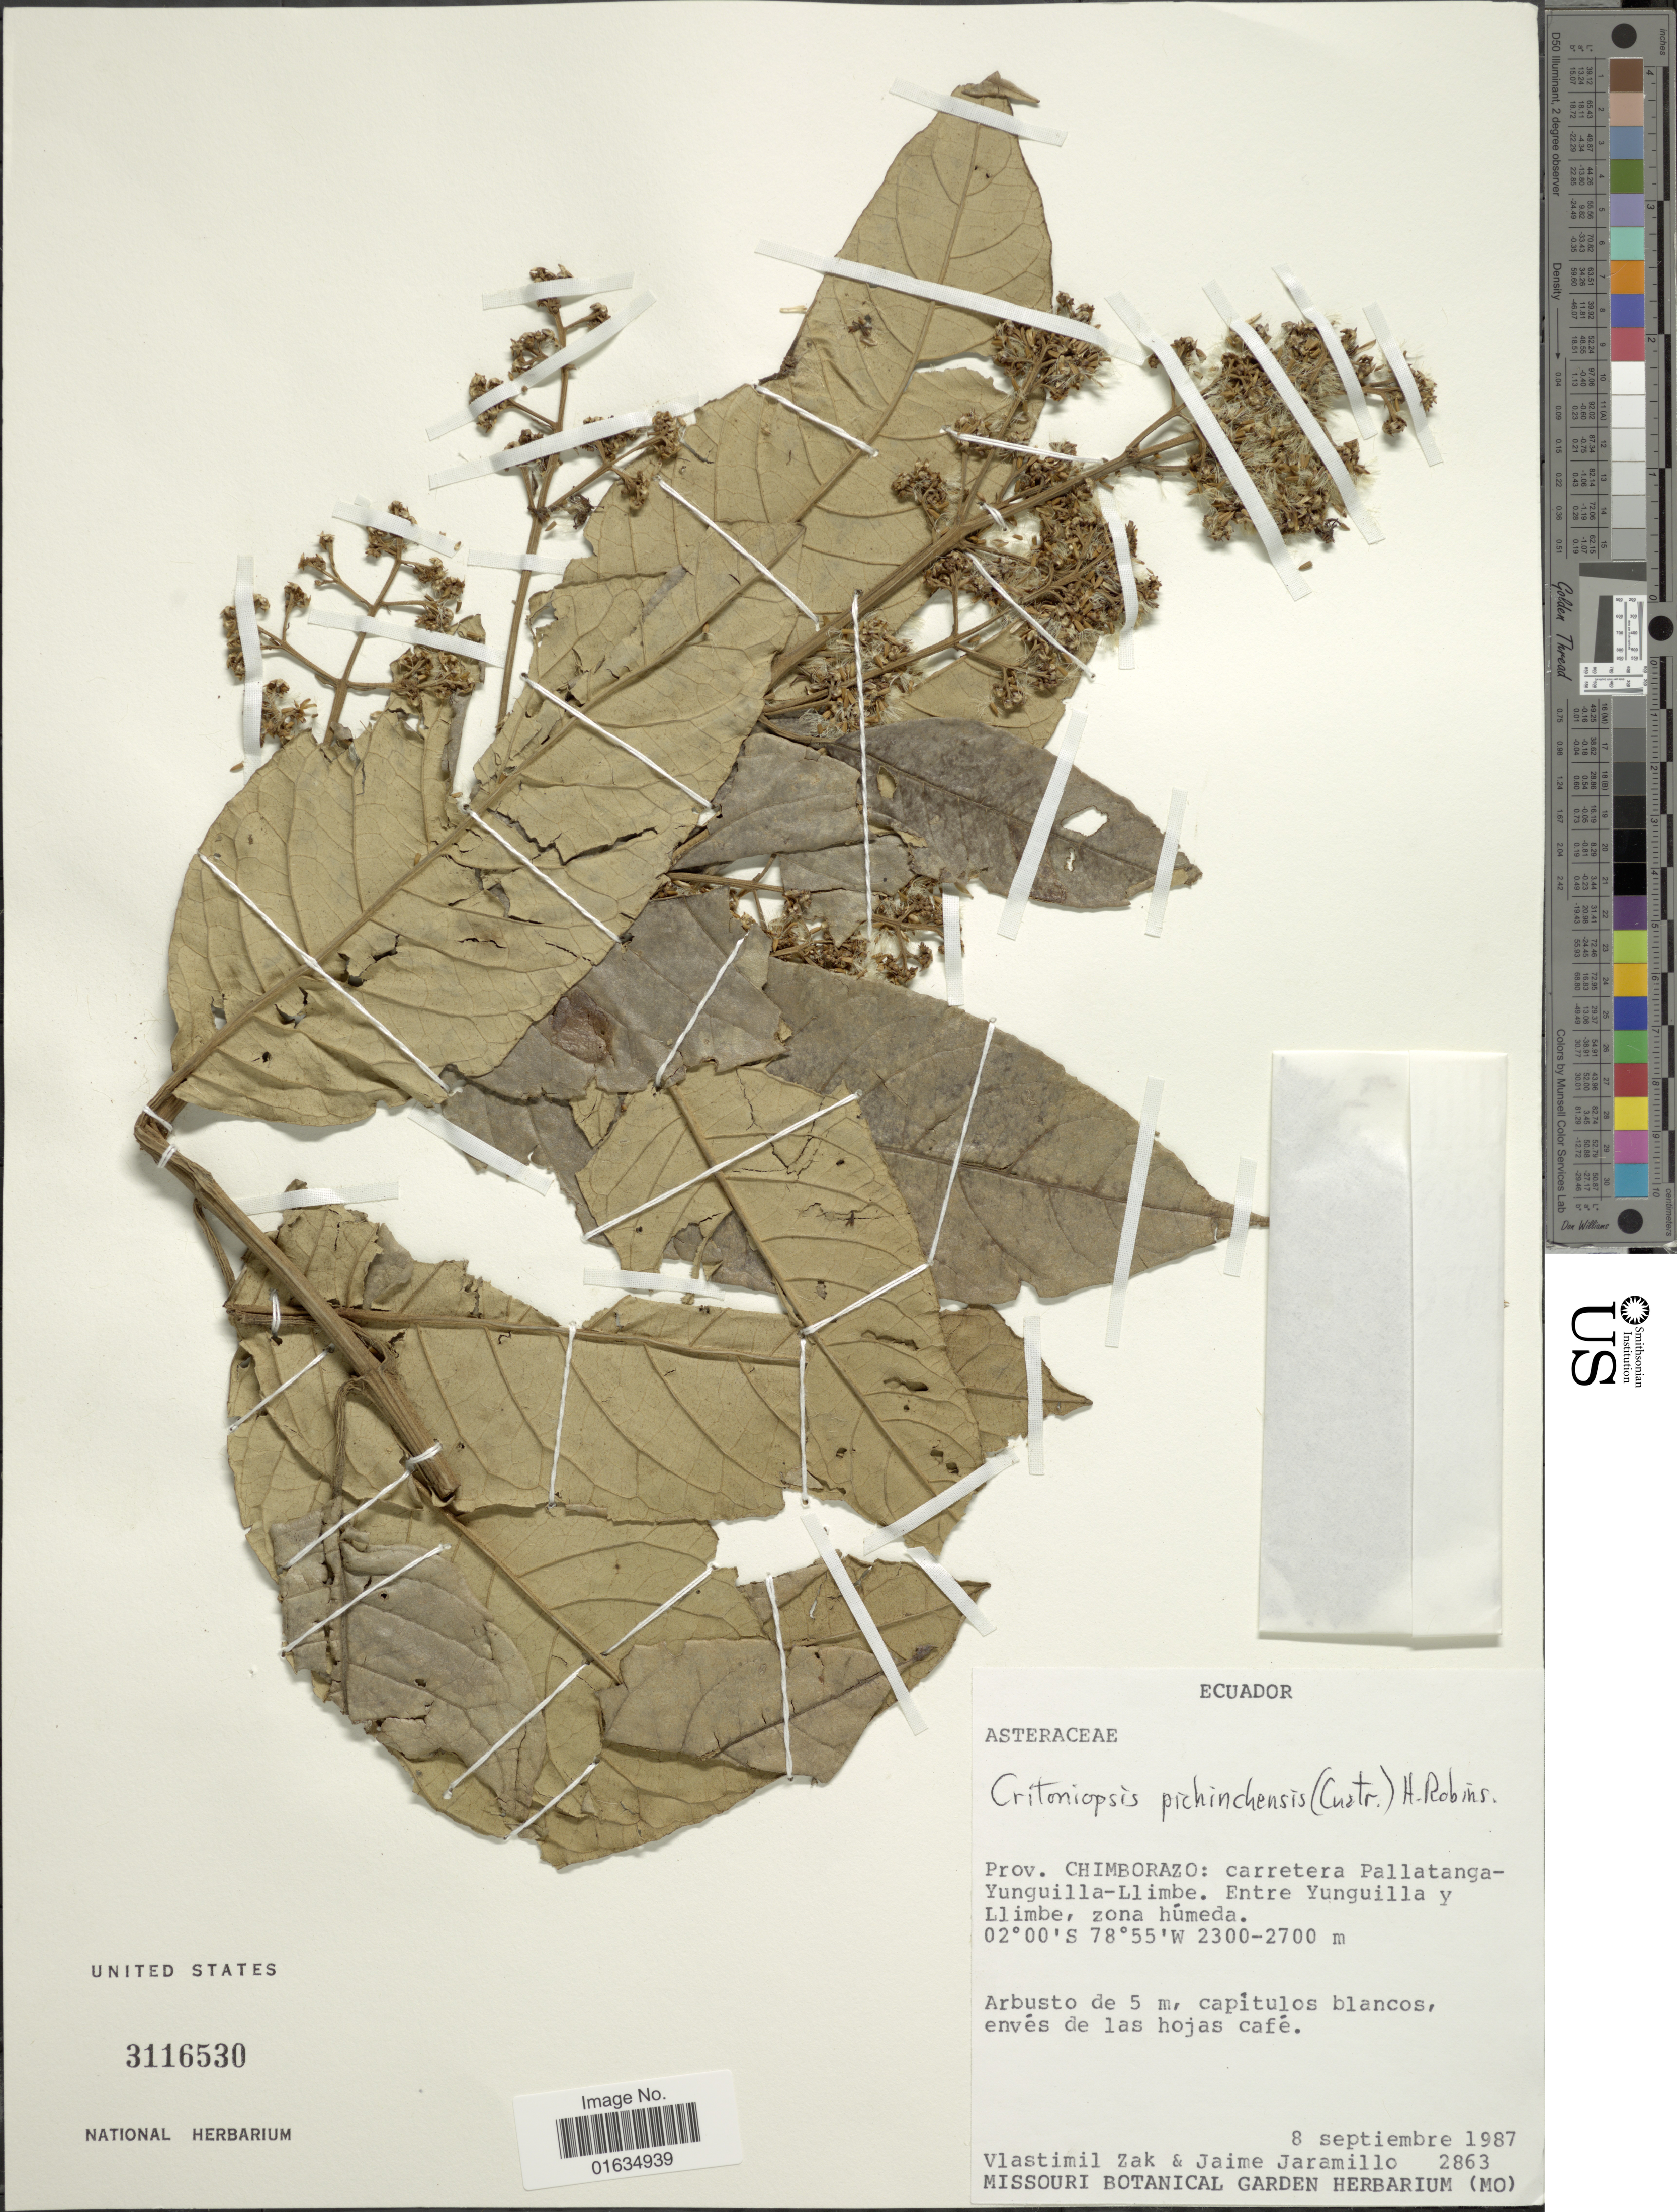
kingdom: Plantae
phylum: Tracheophyta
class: Magnoliopsida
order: Asterales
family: Asteraceae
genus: Critoniopsis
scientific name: Critoniopsis sodiroi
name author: (Hieron. ex Sodiro) H. Rob.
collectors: V. Zak & J. Jaramillo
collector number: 2863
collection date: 1987-09-08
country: Ecuador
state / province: Chimborazo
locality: Prov. Chimborazo, carretera Pallatanga-Yunguilla-Llimbe, entre Yunguilla y Llimbe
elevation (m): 2300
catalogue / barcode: US 3116530